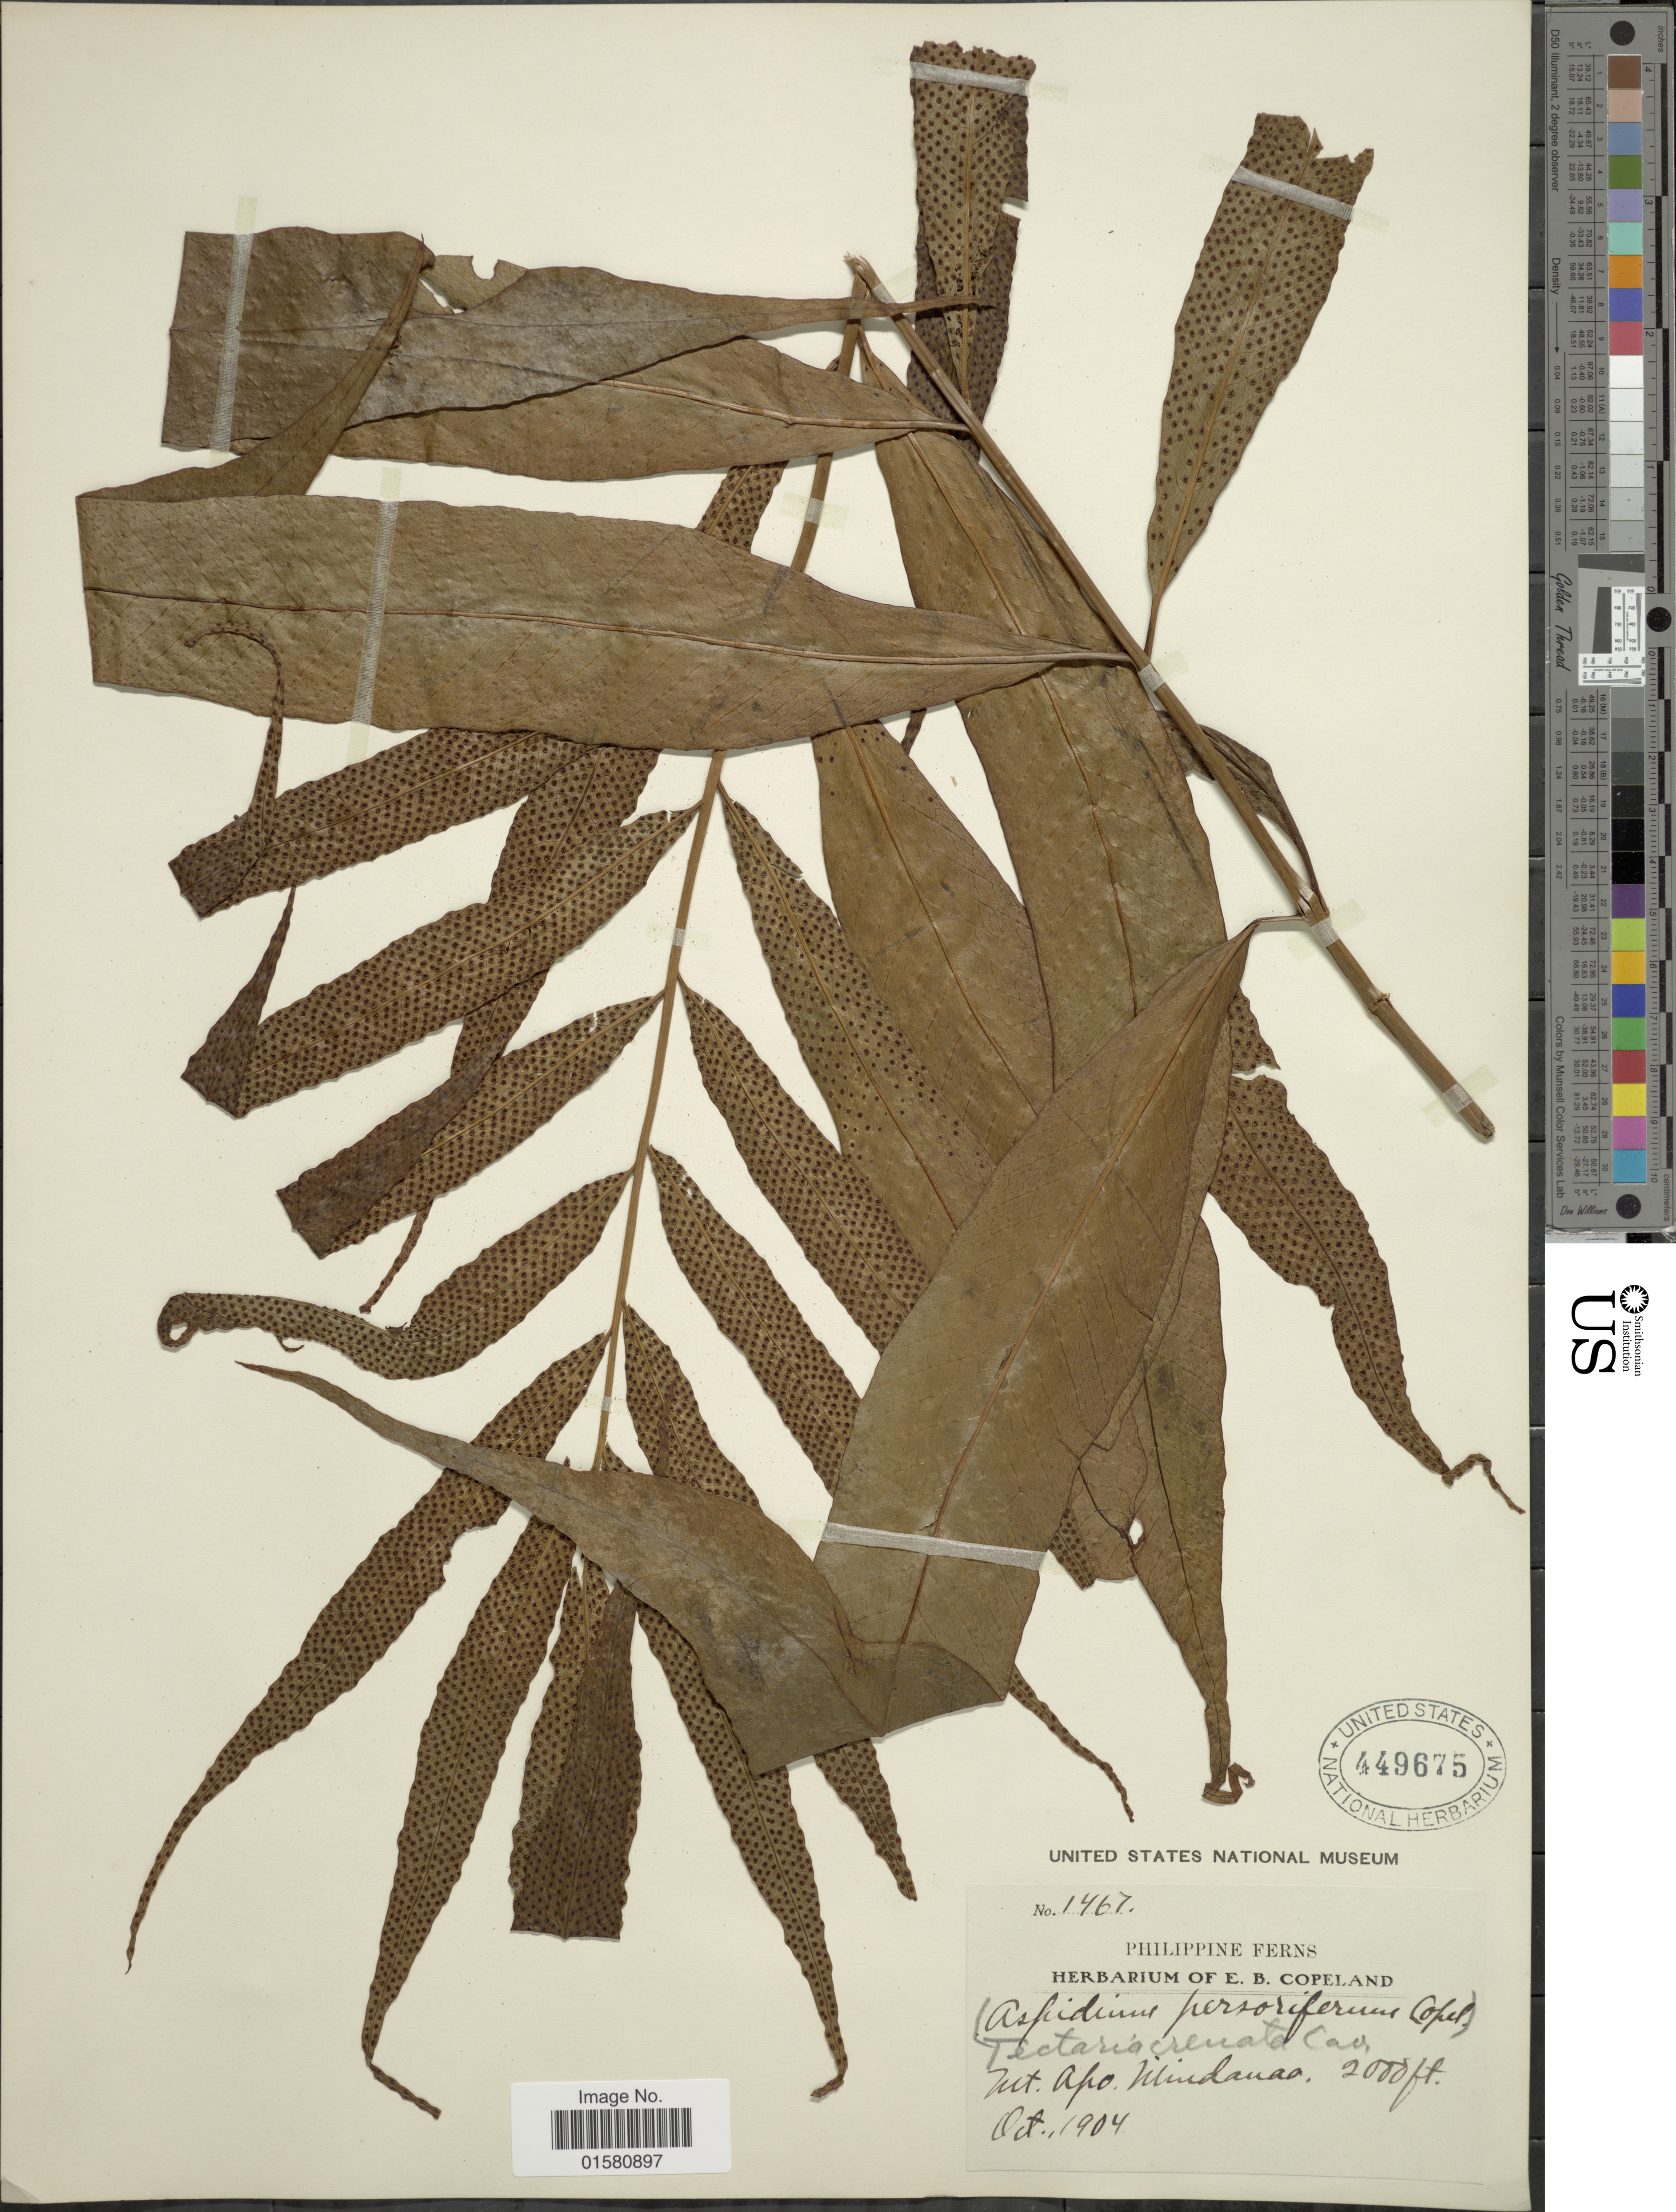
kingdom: Plantae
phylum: Tracheophyta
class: Polypodiopsida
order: Polypodiales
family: Tectariaceae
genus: Tectaria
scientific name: Tectaria crenata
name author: Cav.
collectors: ex herb. E. B. Copeland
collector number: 1467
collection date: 1904-10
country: Philippines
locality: Mt. Apo. Mindanao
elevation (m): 610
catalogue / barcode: US 449675